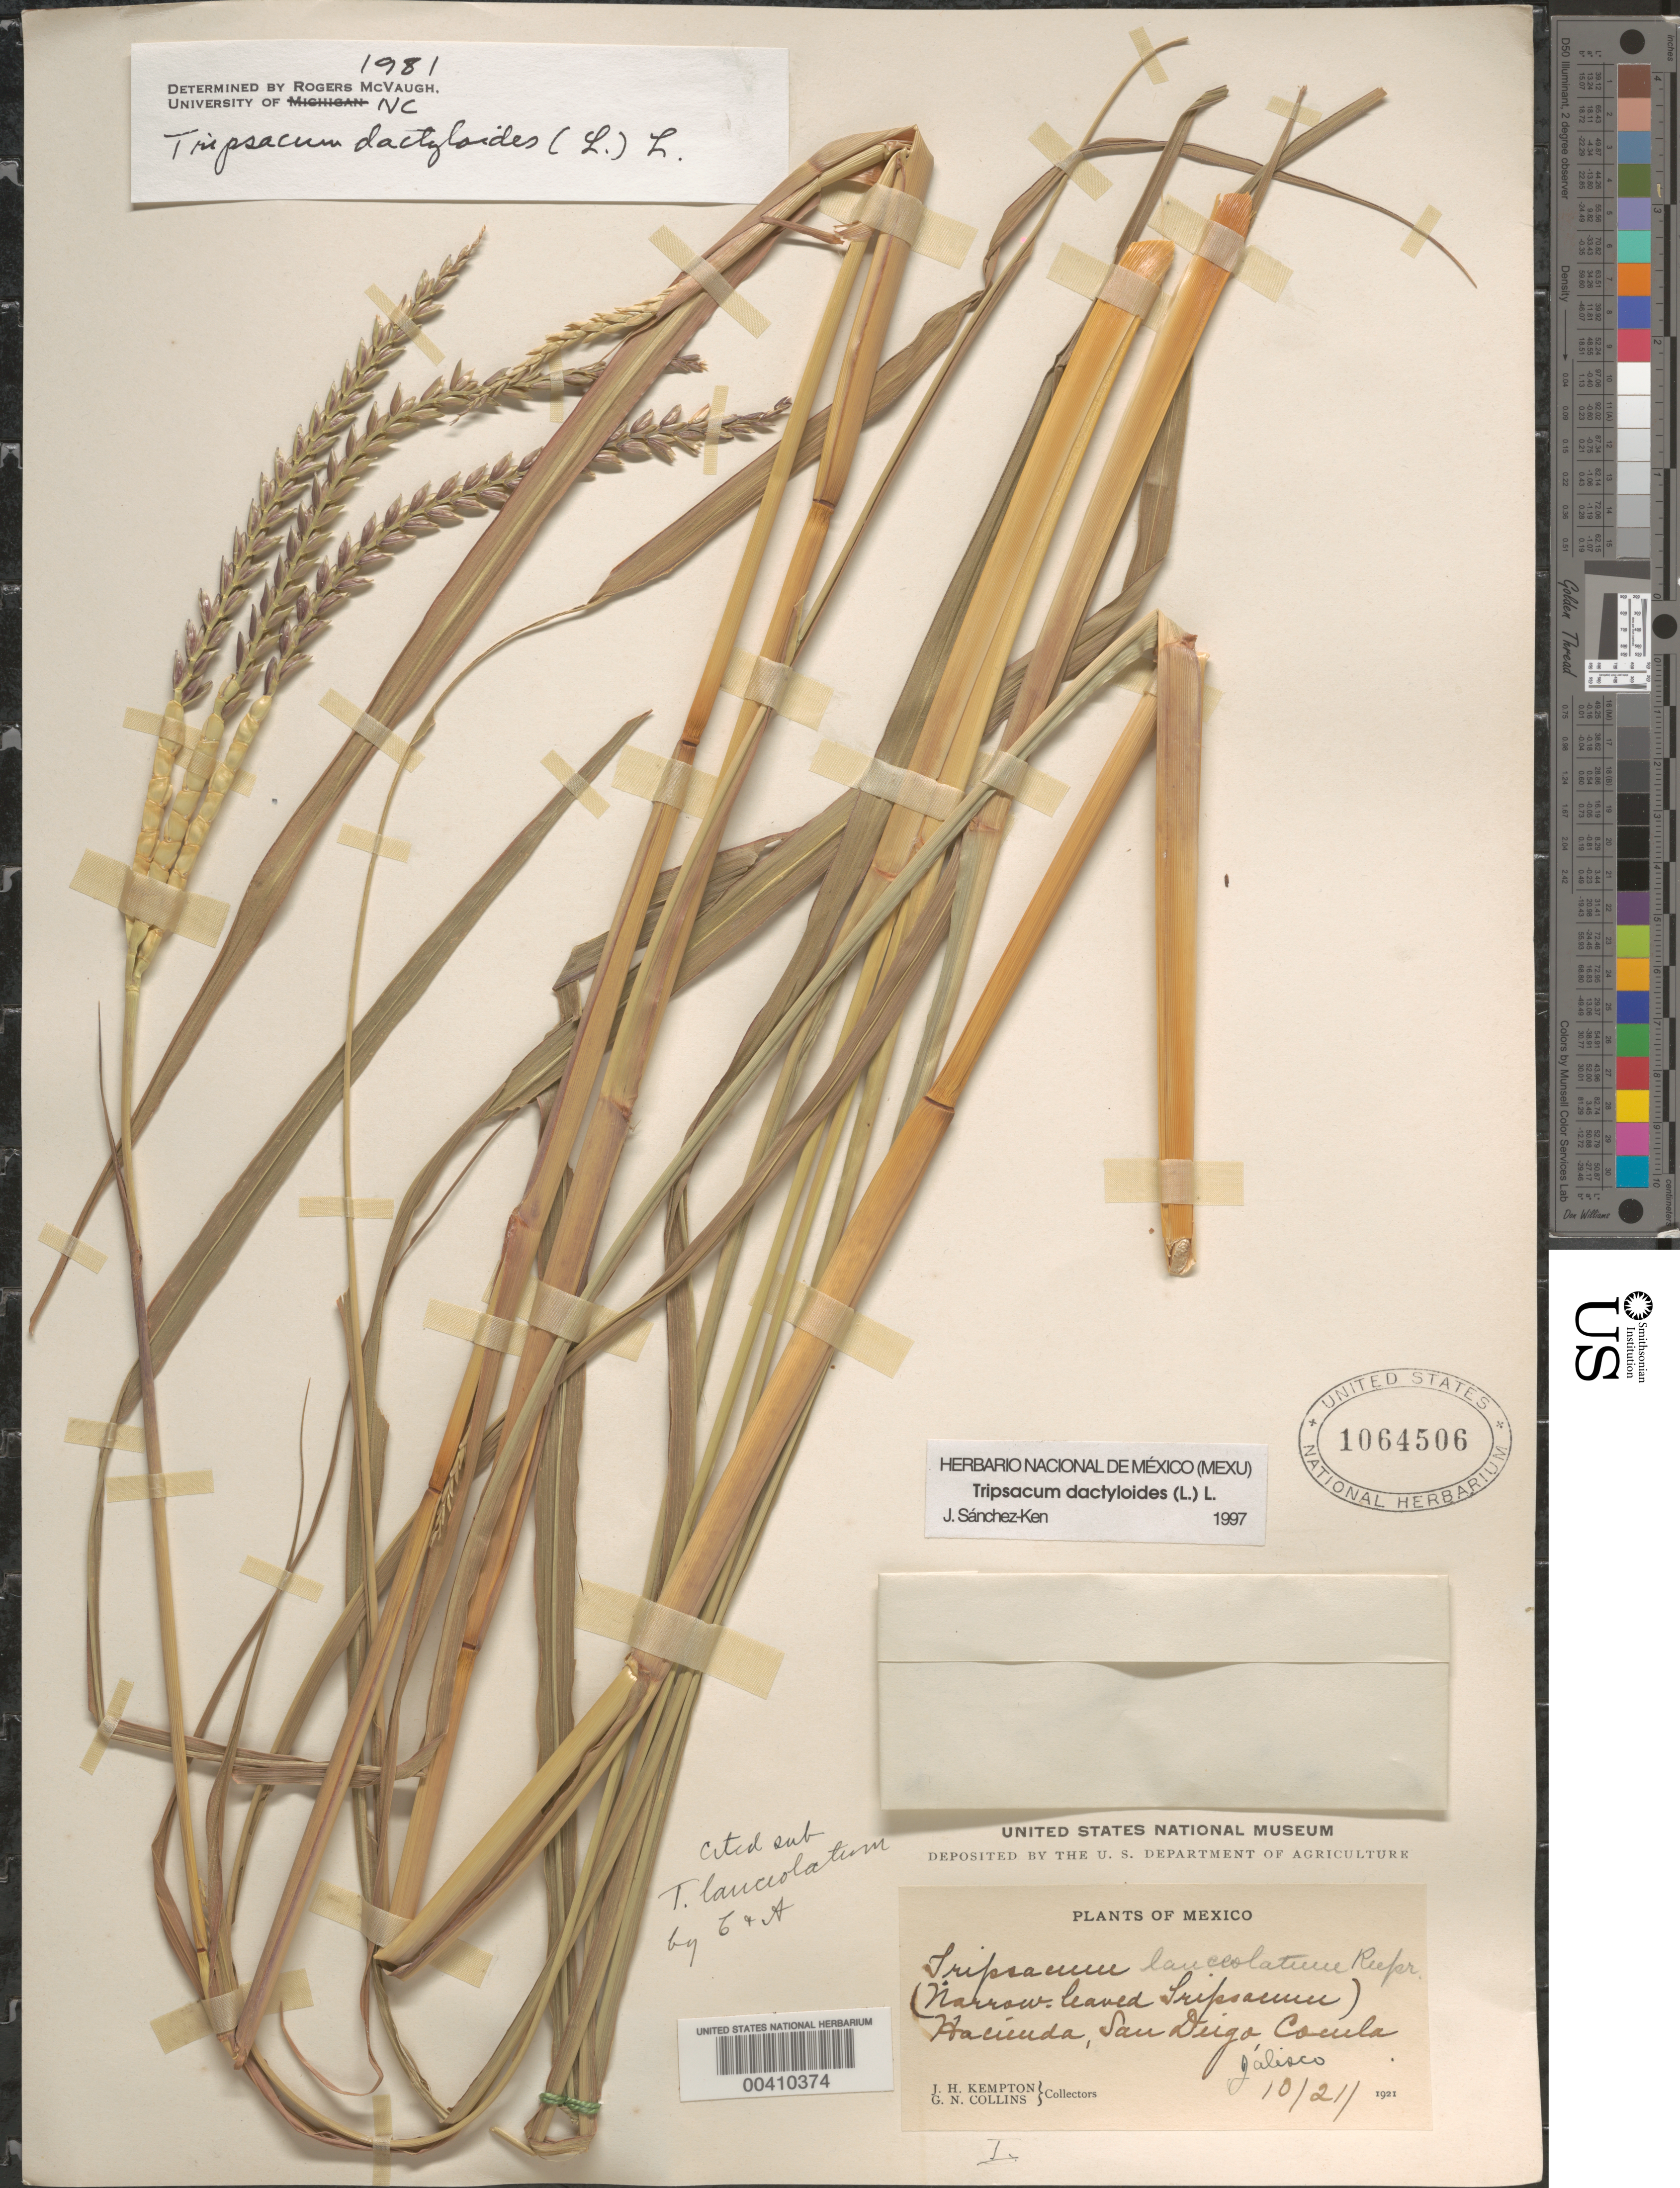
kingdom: Plantae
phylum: Tracheophyta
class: Liliopsida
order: Poales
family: Poaceae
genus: Tripsacum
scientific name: Tripsacum dactyloides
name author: (L.) L.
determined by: McVaugh, R.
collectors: J. H. Kempton & G. Collins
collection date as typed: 21 Oct 1921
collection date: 1921-10-21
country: Mexico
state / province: Jalisco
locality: Hacienda, San Diego, Cocula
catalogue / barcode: US 1064506